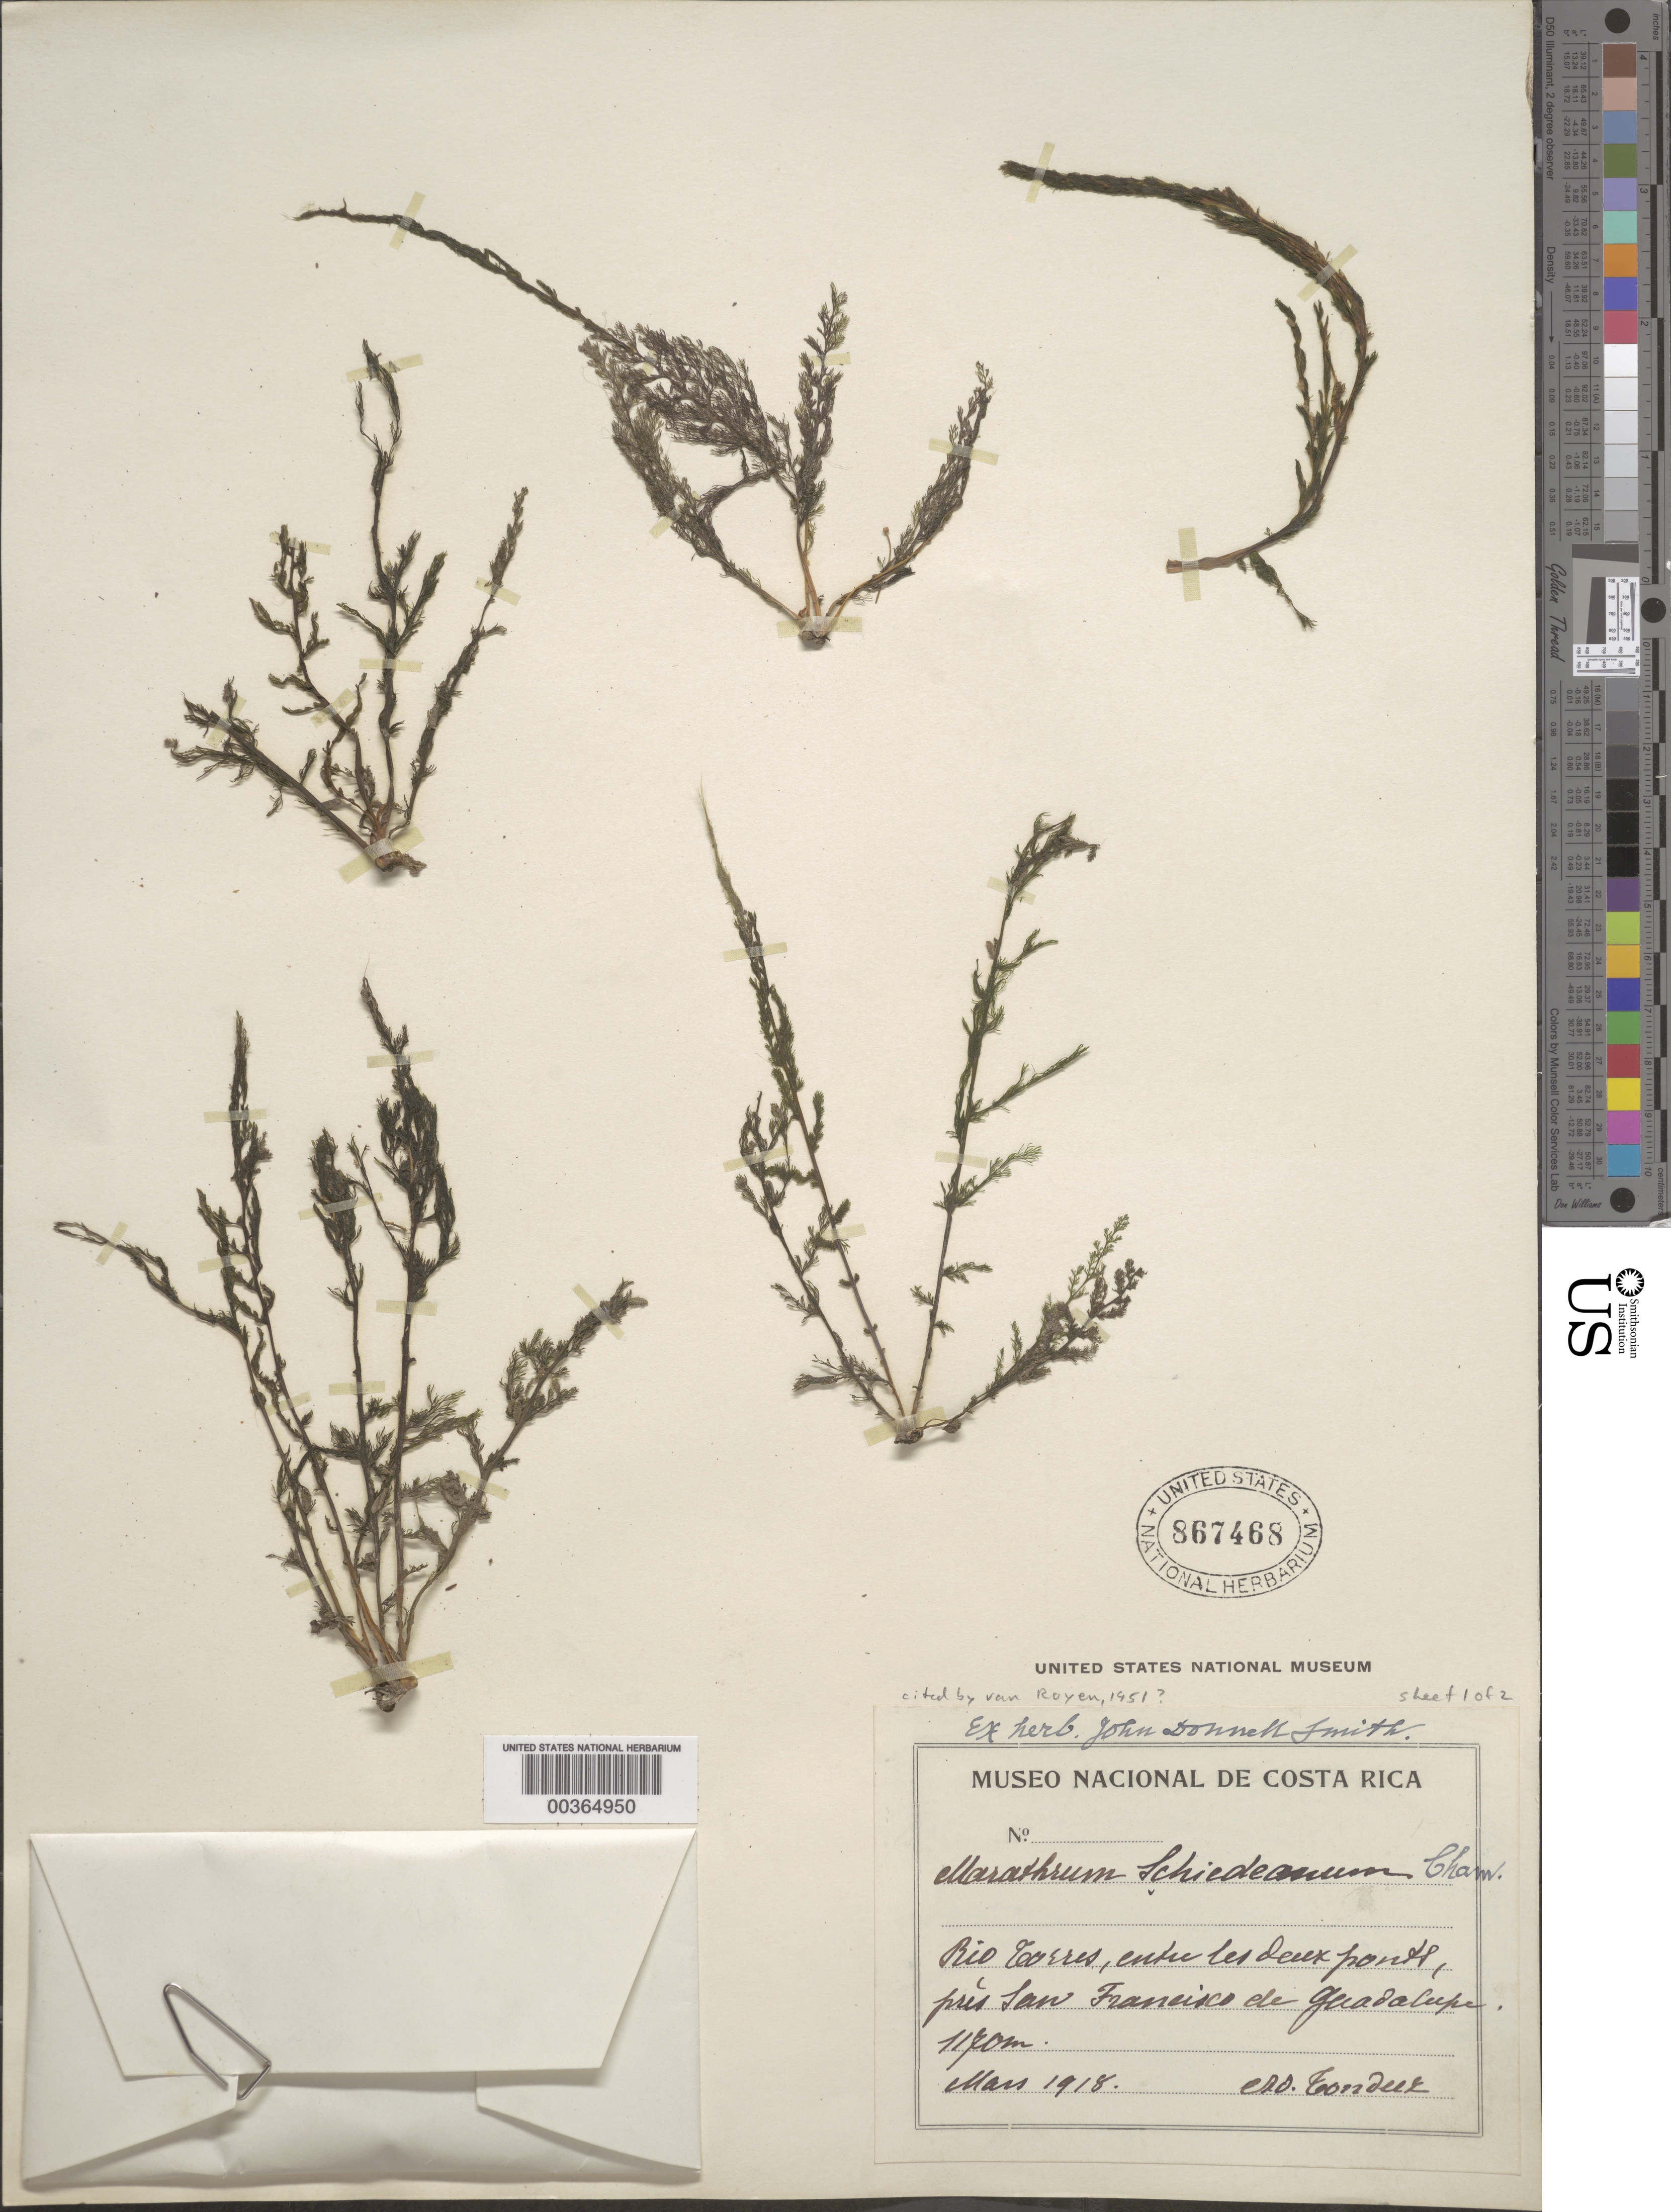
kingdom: Plantae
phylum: Tracheophyta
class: Magnoliopsida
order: Malpighiales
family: Podostemaceae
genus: Marathrum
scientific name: Marathrum schiedeanum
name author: Cham.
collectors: A. Tonduz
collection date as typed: Mar 1918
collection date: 1918-03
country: Costa Rica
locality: Rio Torres, near San Francisco de Guadalupe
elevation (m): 1170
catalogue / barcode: US 867468